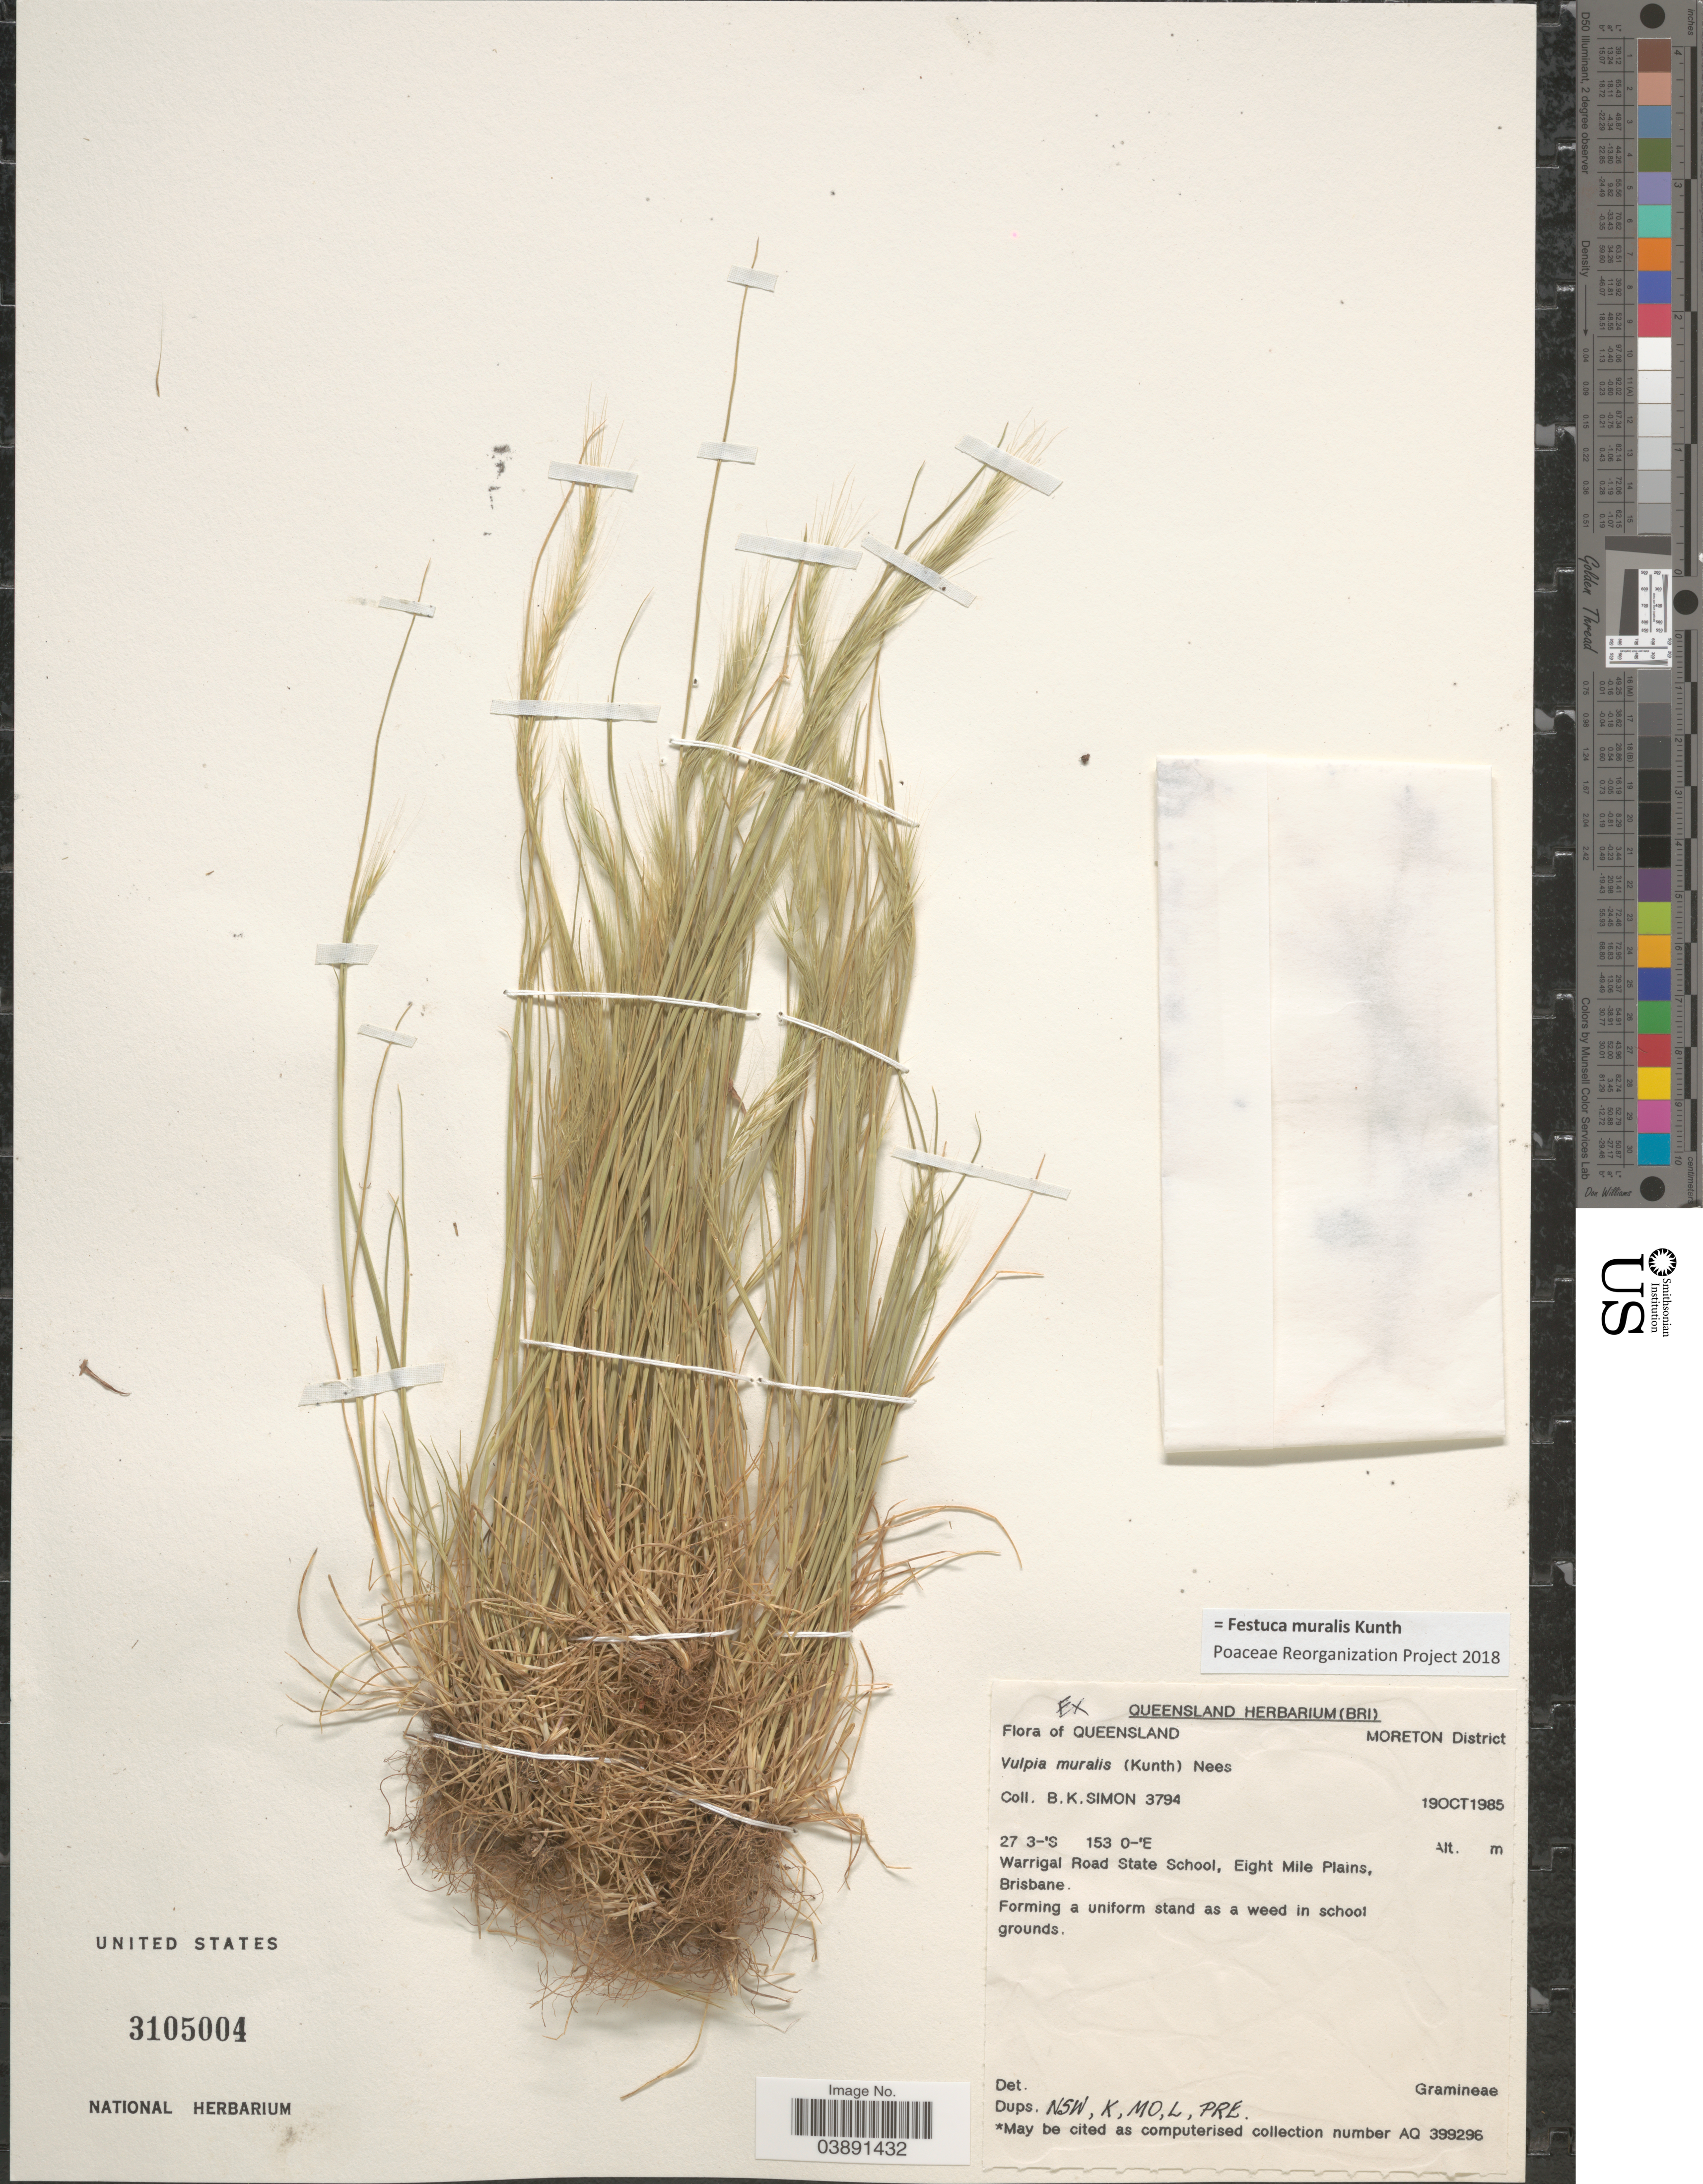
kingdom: Plantae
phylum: Tracheophyta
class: Liliopsida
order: Poales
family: Poaceae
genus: Festuca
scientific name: Festuca muralis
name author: Kunth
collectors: B. K. Simon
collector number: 3794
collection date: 1985-10-19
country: Australia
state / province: Queensland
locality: Moreton District. Warrigal Road State School, Eight Mile Plains, Brisbane.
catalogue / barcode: US 3105004